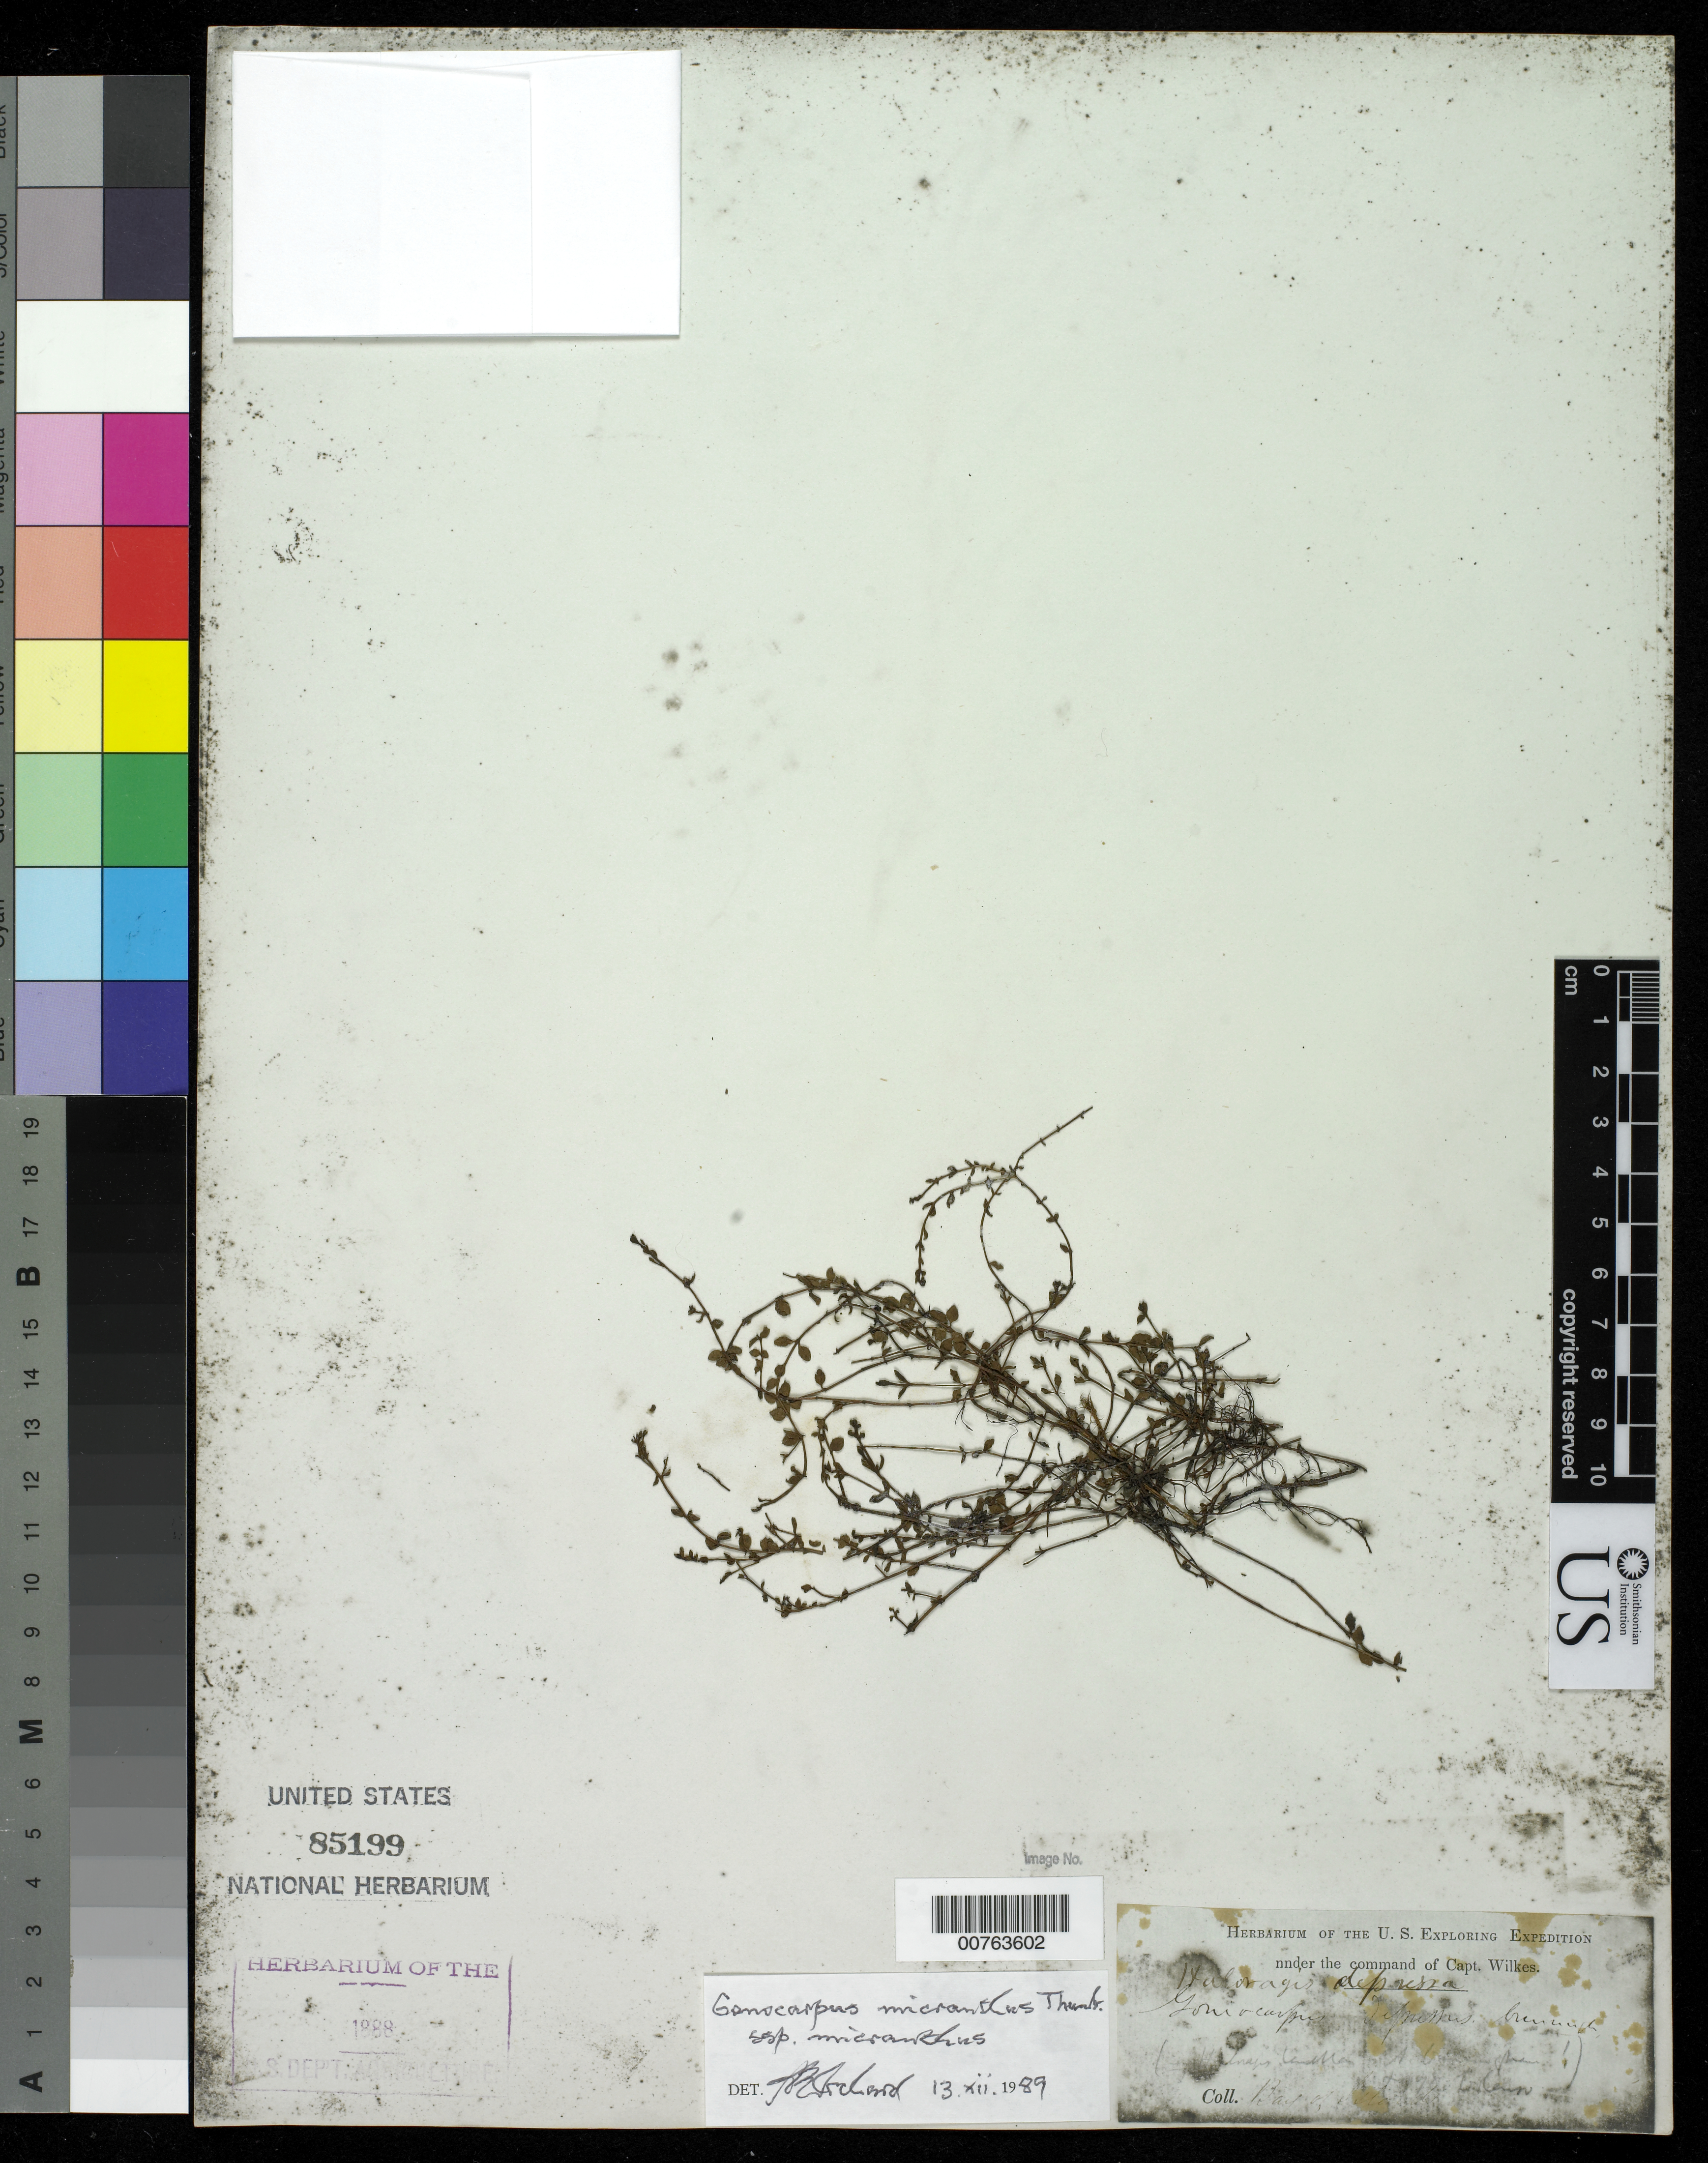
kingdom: Plantae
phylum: Tracheophyta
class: Magnoliopsida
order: Saxifragales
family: Haloragaceae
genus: Gonocarpus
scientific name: Gonocarpus micranthus subsp. micranthus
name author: Thunb.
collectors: Wilkes Explor. Exped.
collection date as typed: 1838 to -- --- 1842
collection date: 1838/1842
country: New Zealand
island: North Island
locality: Bay of Islands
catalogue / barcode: US 85199